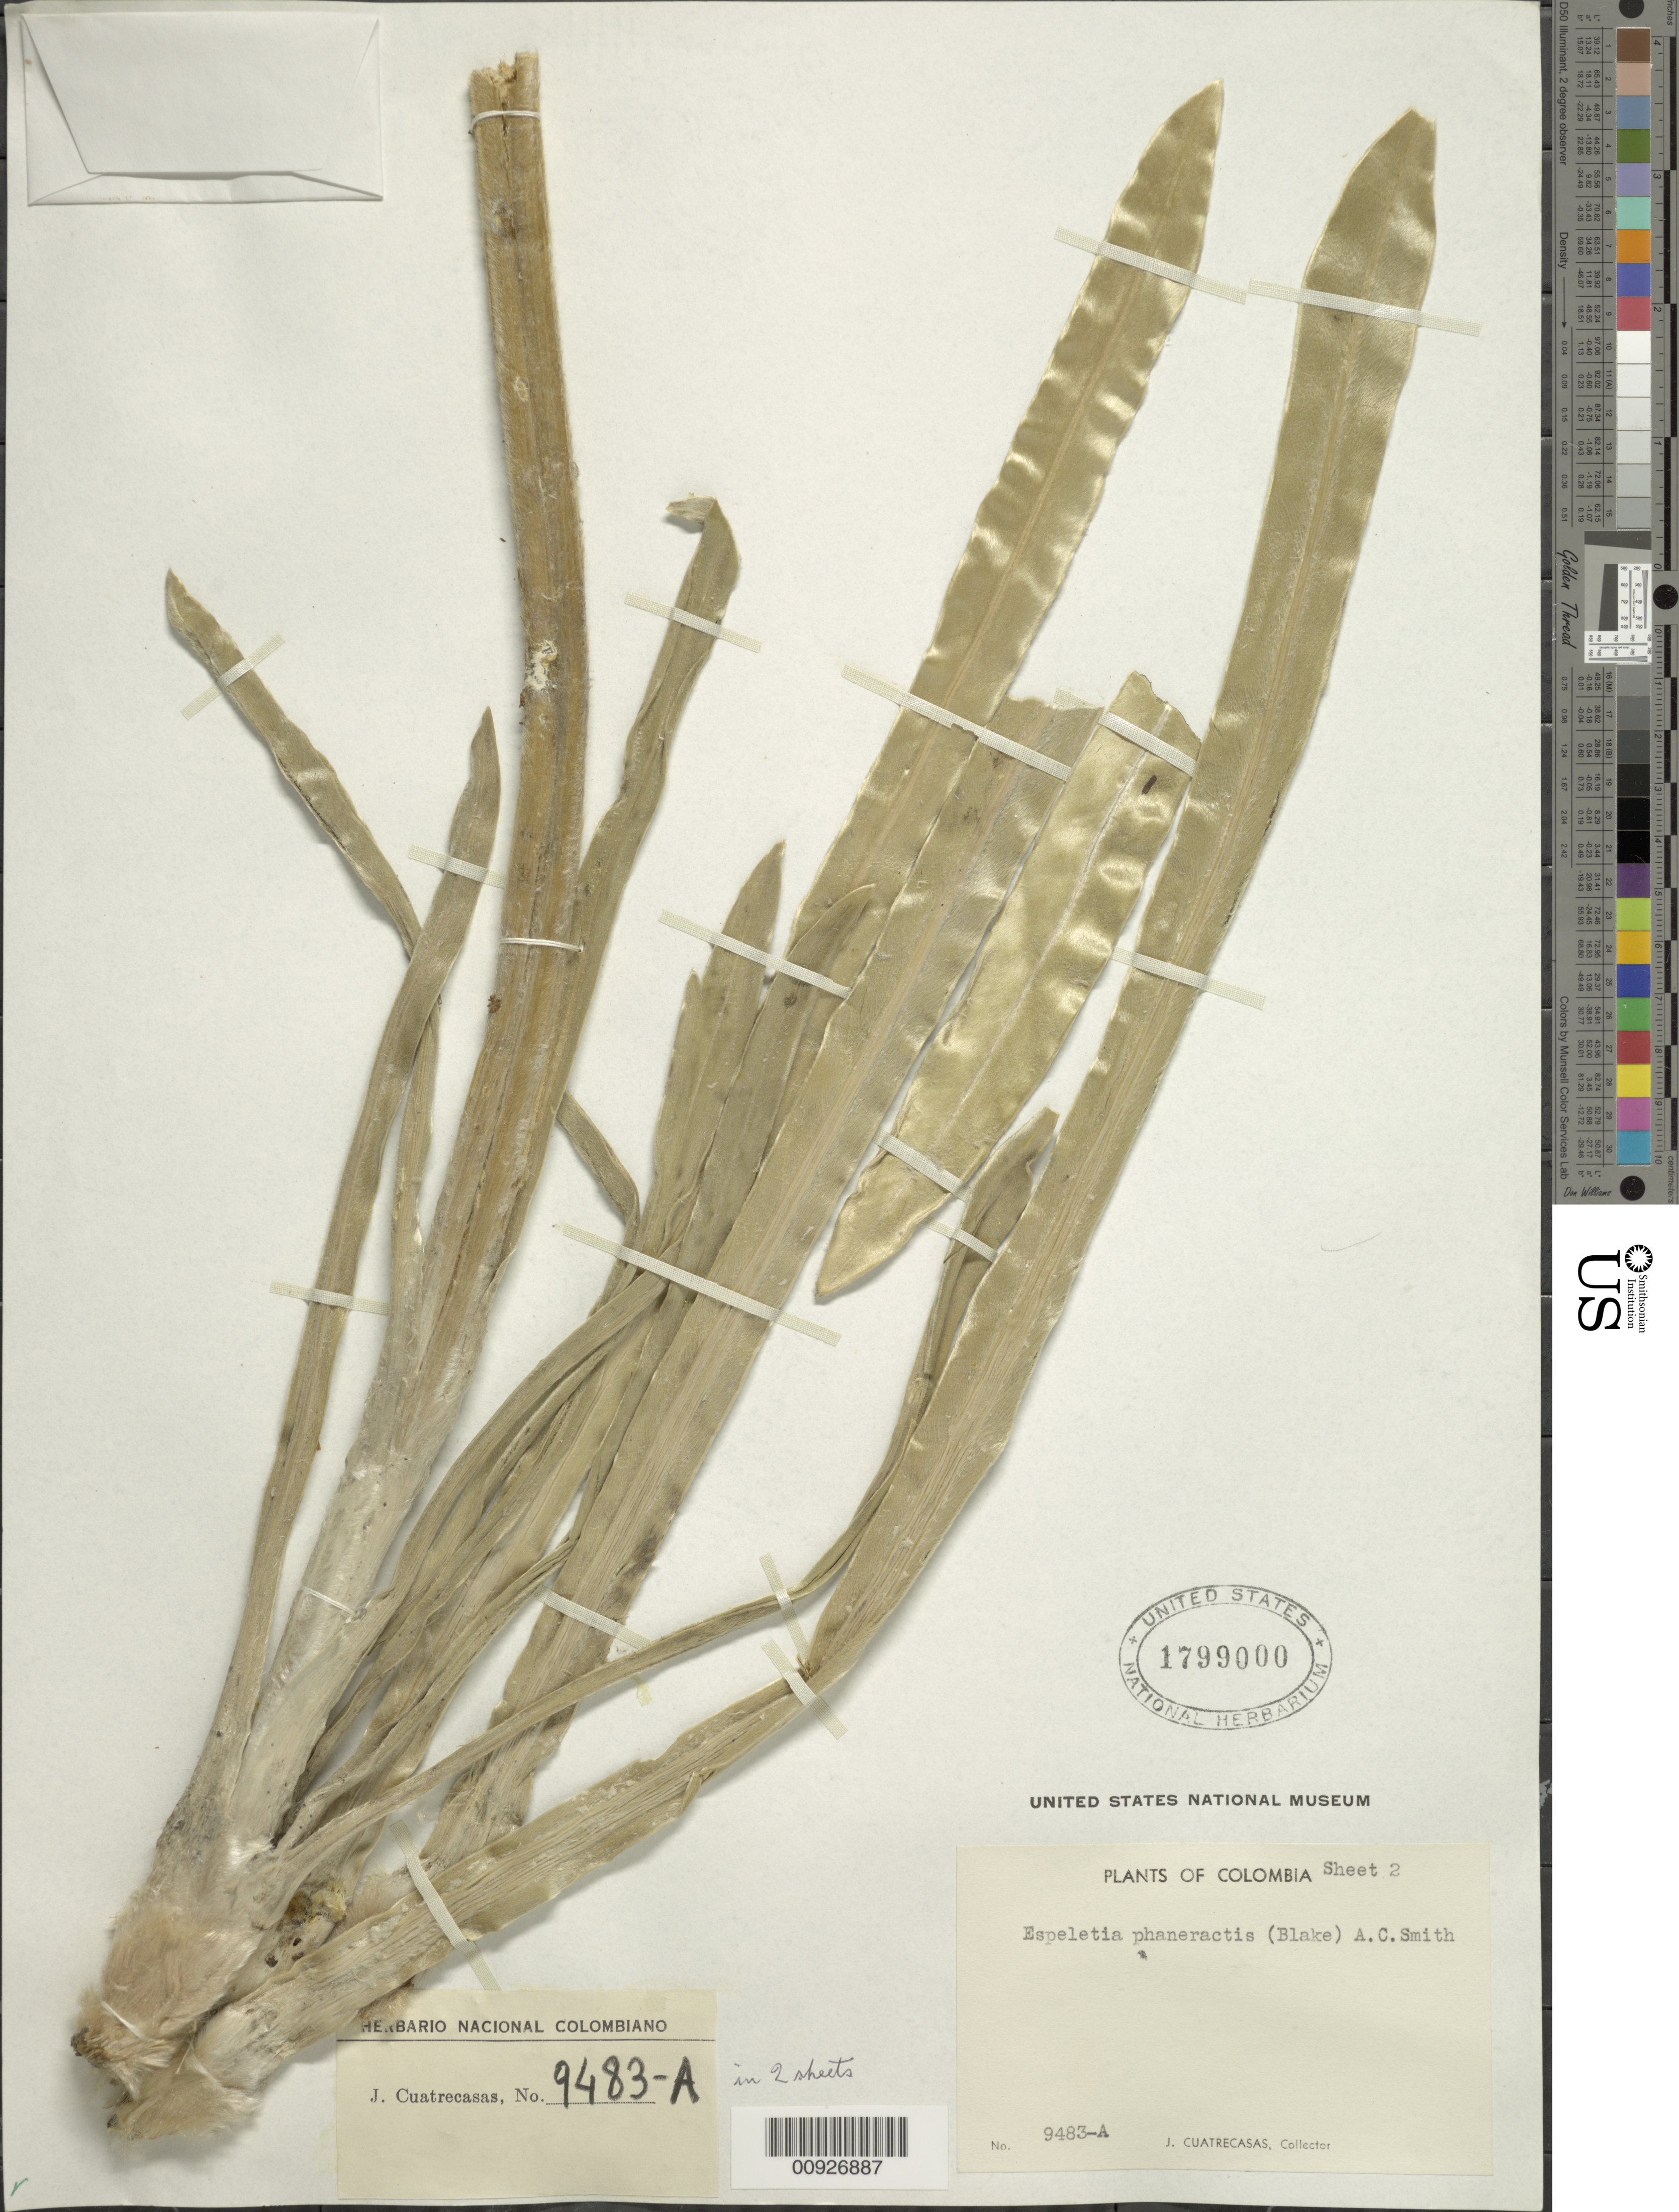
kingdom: Plantae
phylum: Tracheophyta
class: Magnoliopsida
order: Asterales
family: Asteraceae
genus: Espeletia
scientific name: Espeletia argentea f. phaneractis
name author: (S.F. Blake) Cuatrec.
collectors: J. Cuatrecasas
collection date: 1940-06-02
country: Colombia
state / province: Cundinamarca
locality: Paramo de Guasca. Cordillera Oriental, vertiente oriental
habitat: Pajonales con escaso fructicetum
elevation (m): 2900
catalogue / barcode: US 1799000